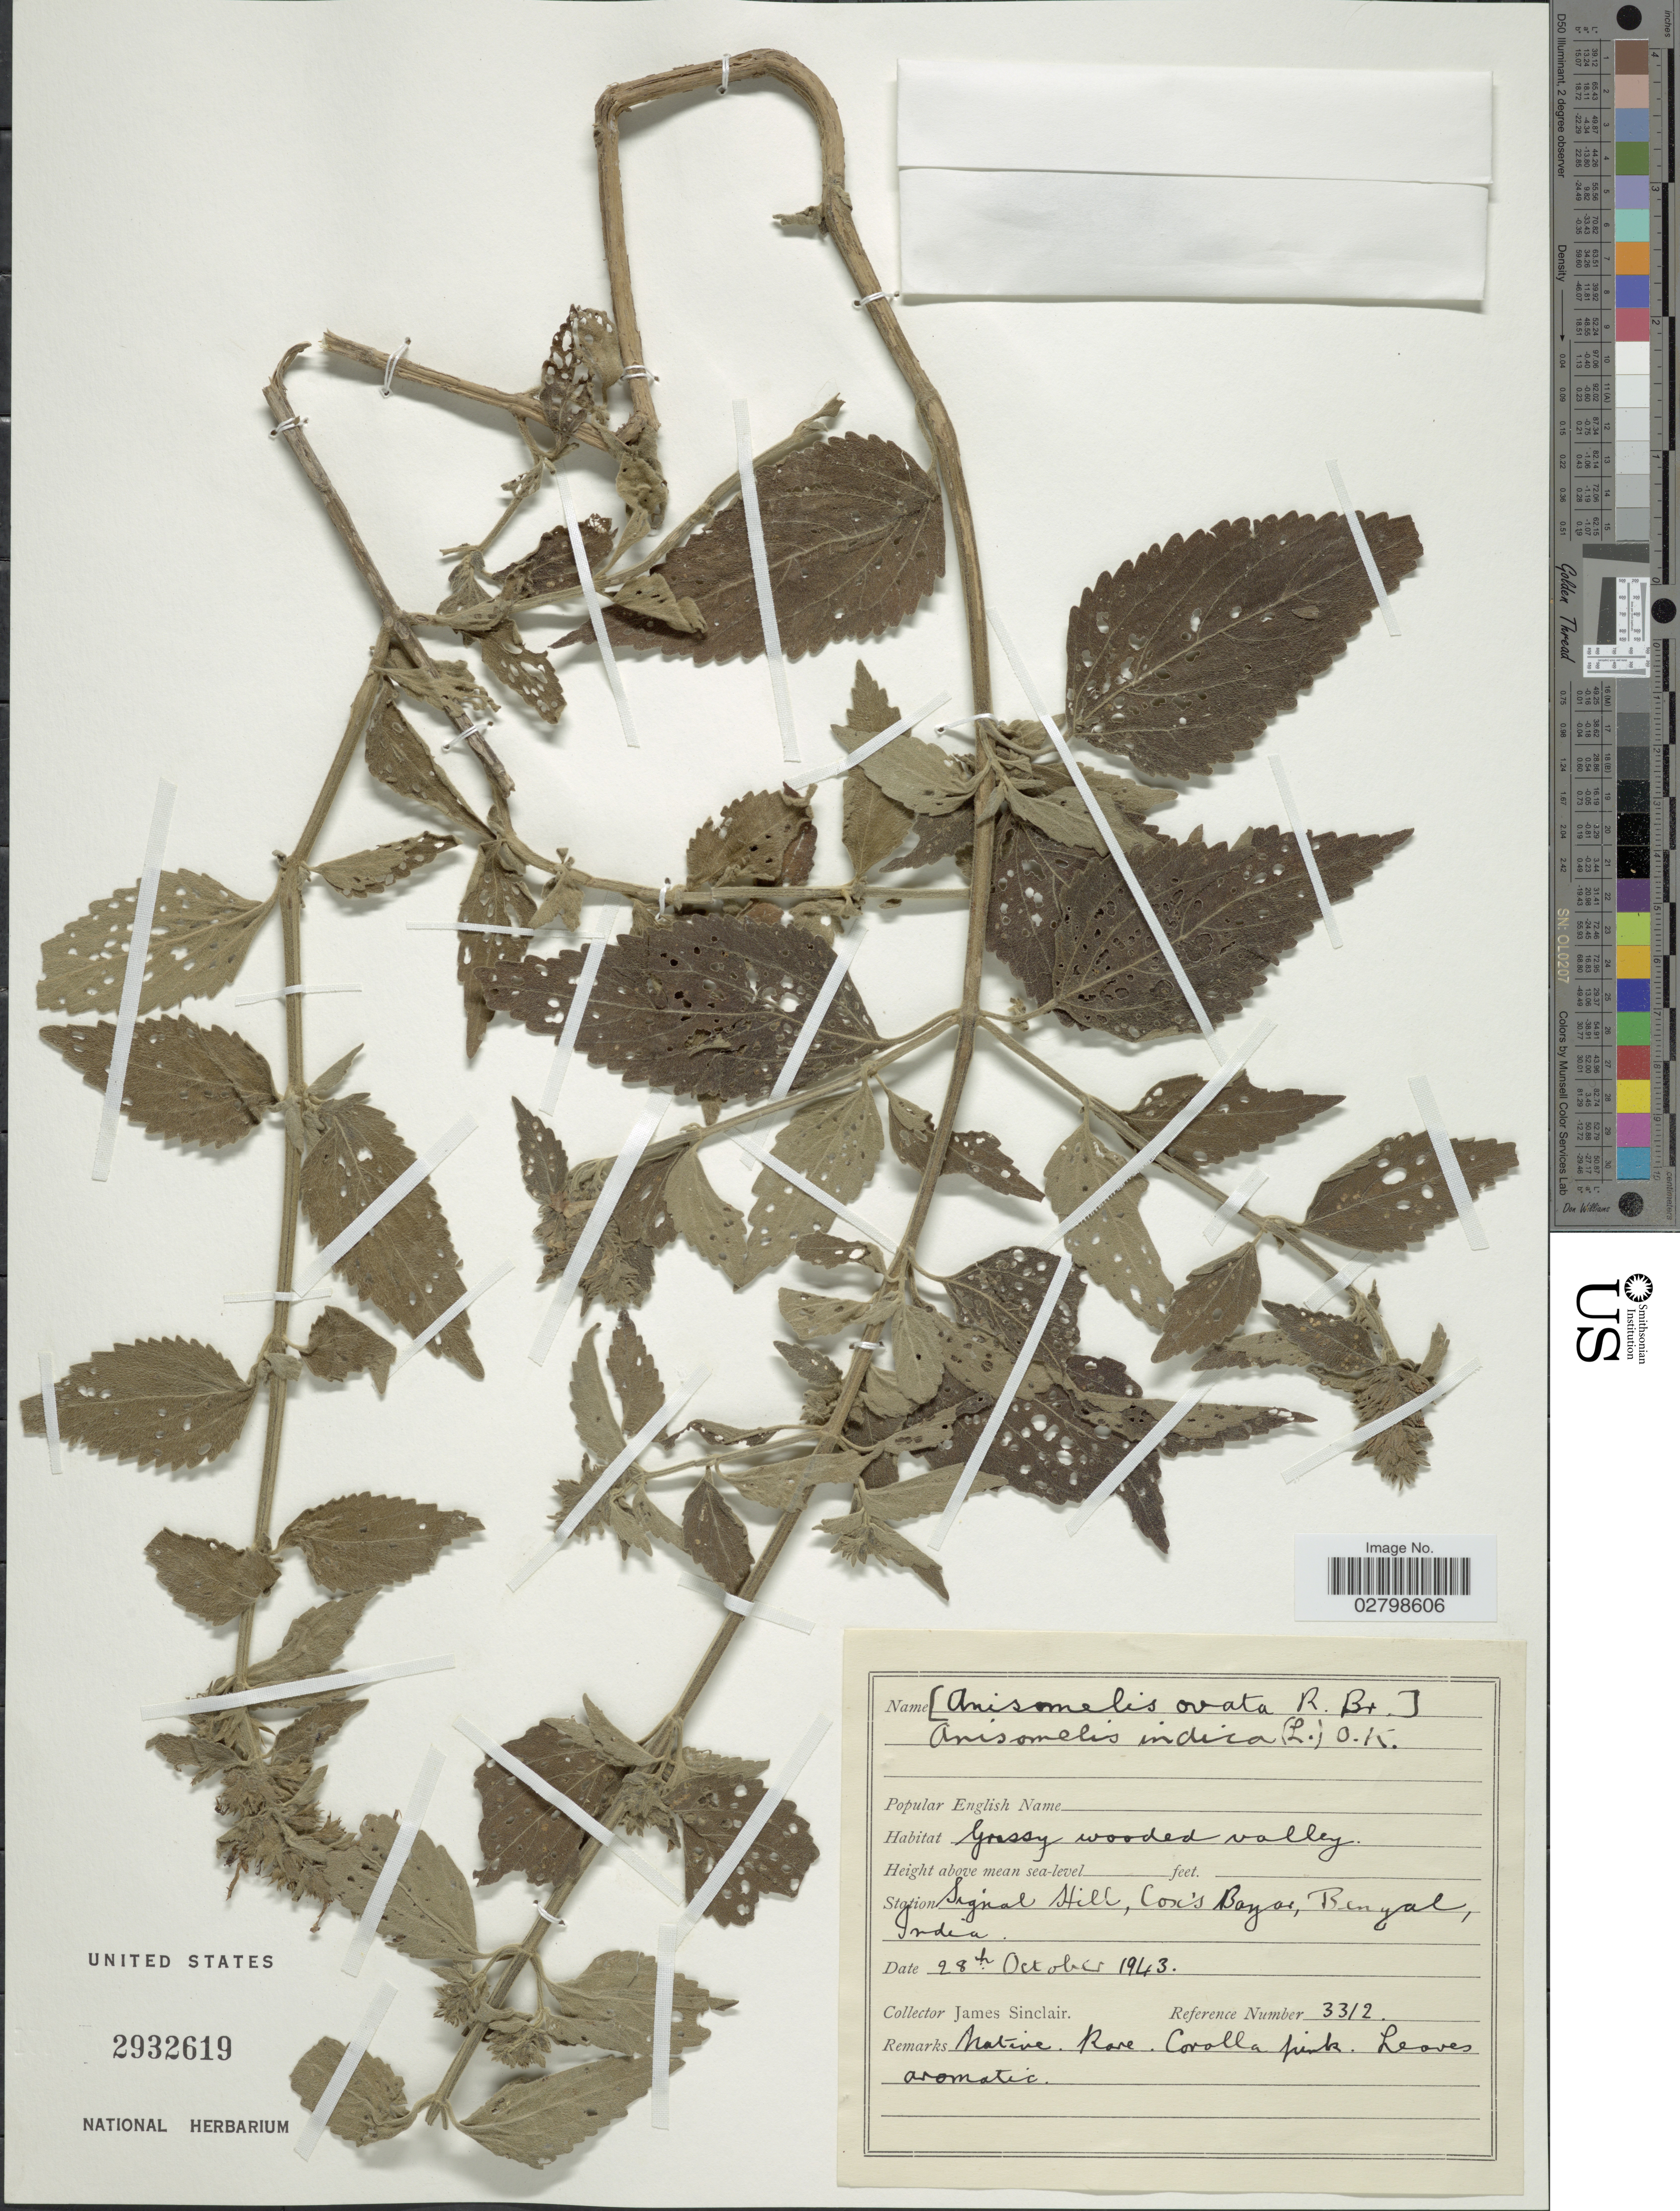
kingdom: Plantae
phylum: Tracheophyta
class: Magnoliopsida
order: Lamiales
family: Lamiaceae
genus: Anisomeles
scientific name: Anisomeles indica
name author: (L.) Kuntze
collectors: J. Sinclair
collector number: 3312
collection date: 1943-10-28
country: Bangladesh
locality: Station Signal Still, Cox's Bazar, Bengal.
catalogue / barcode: US 2932619